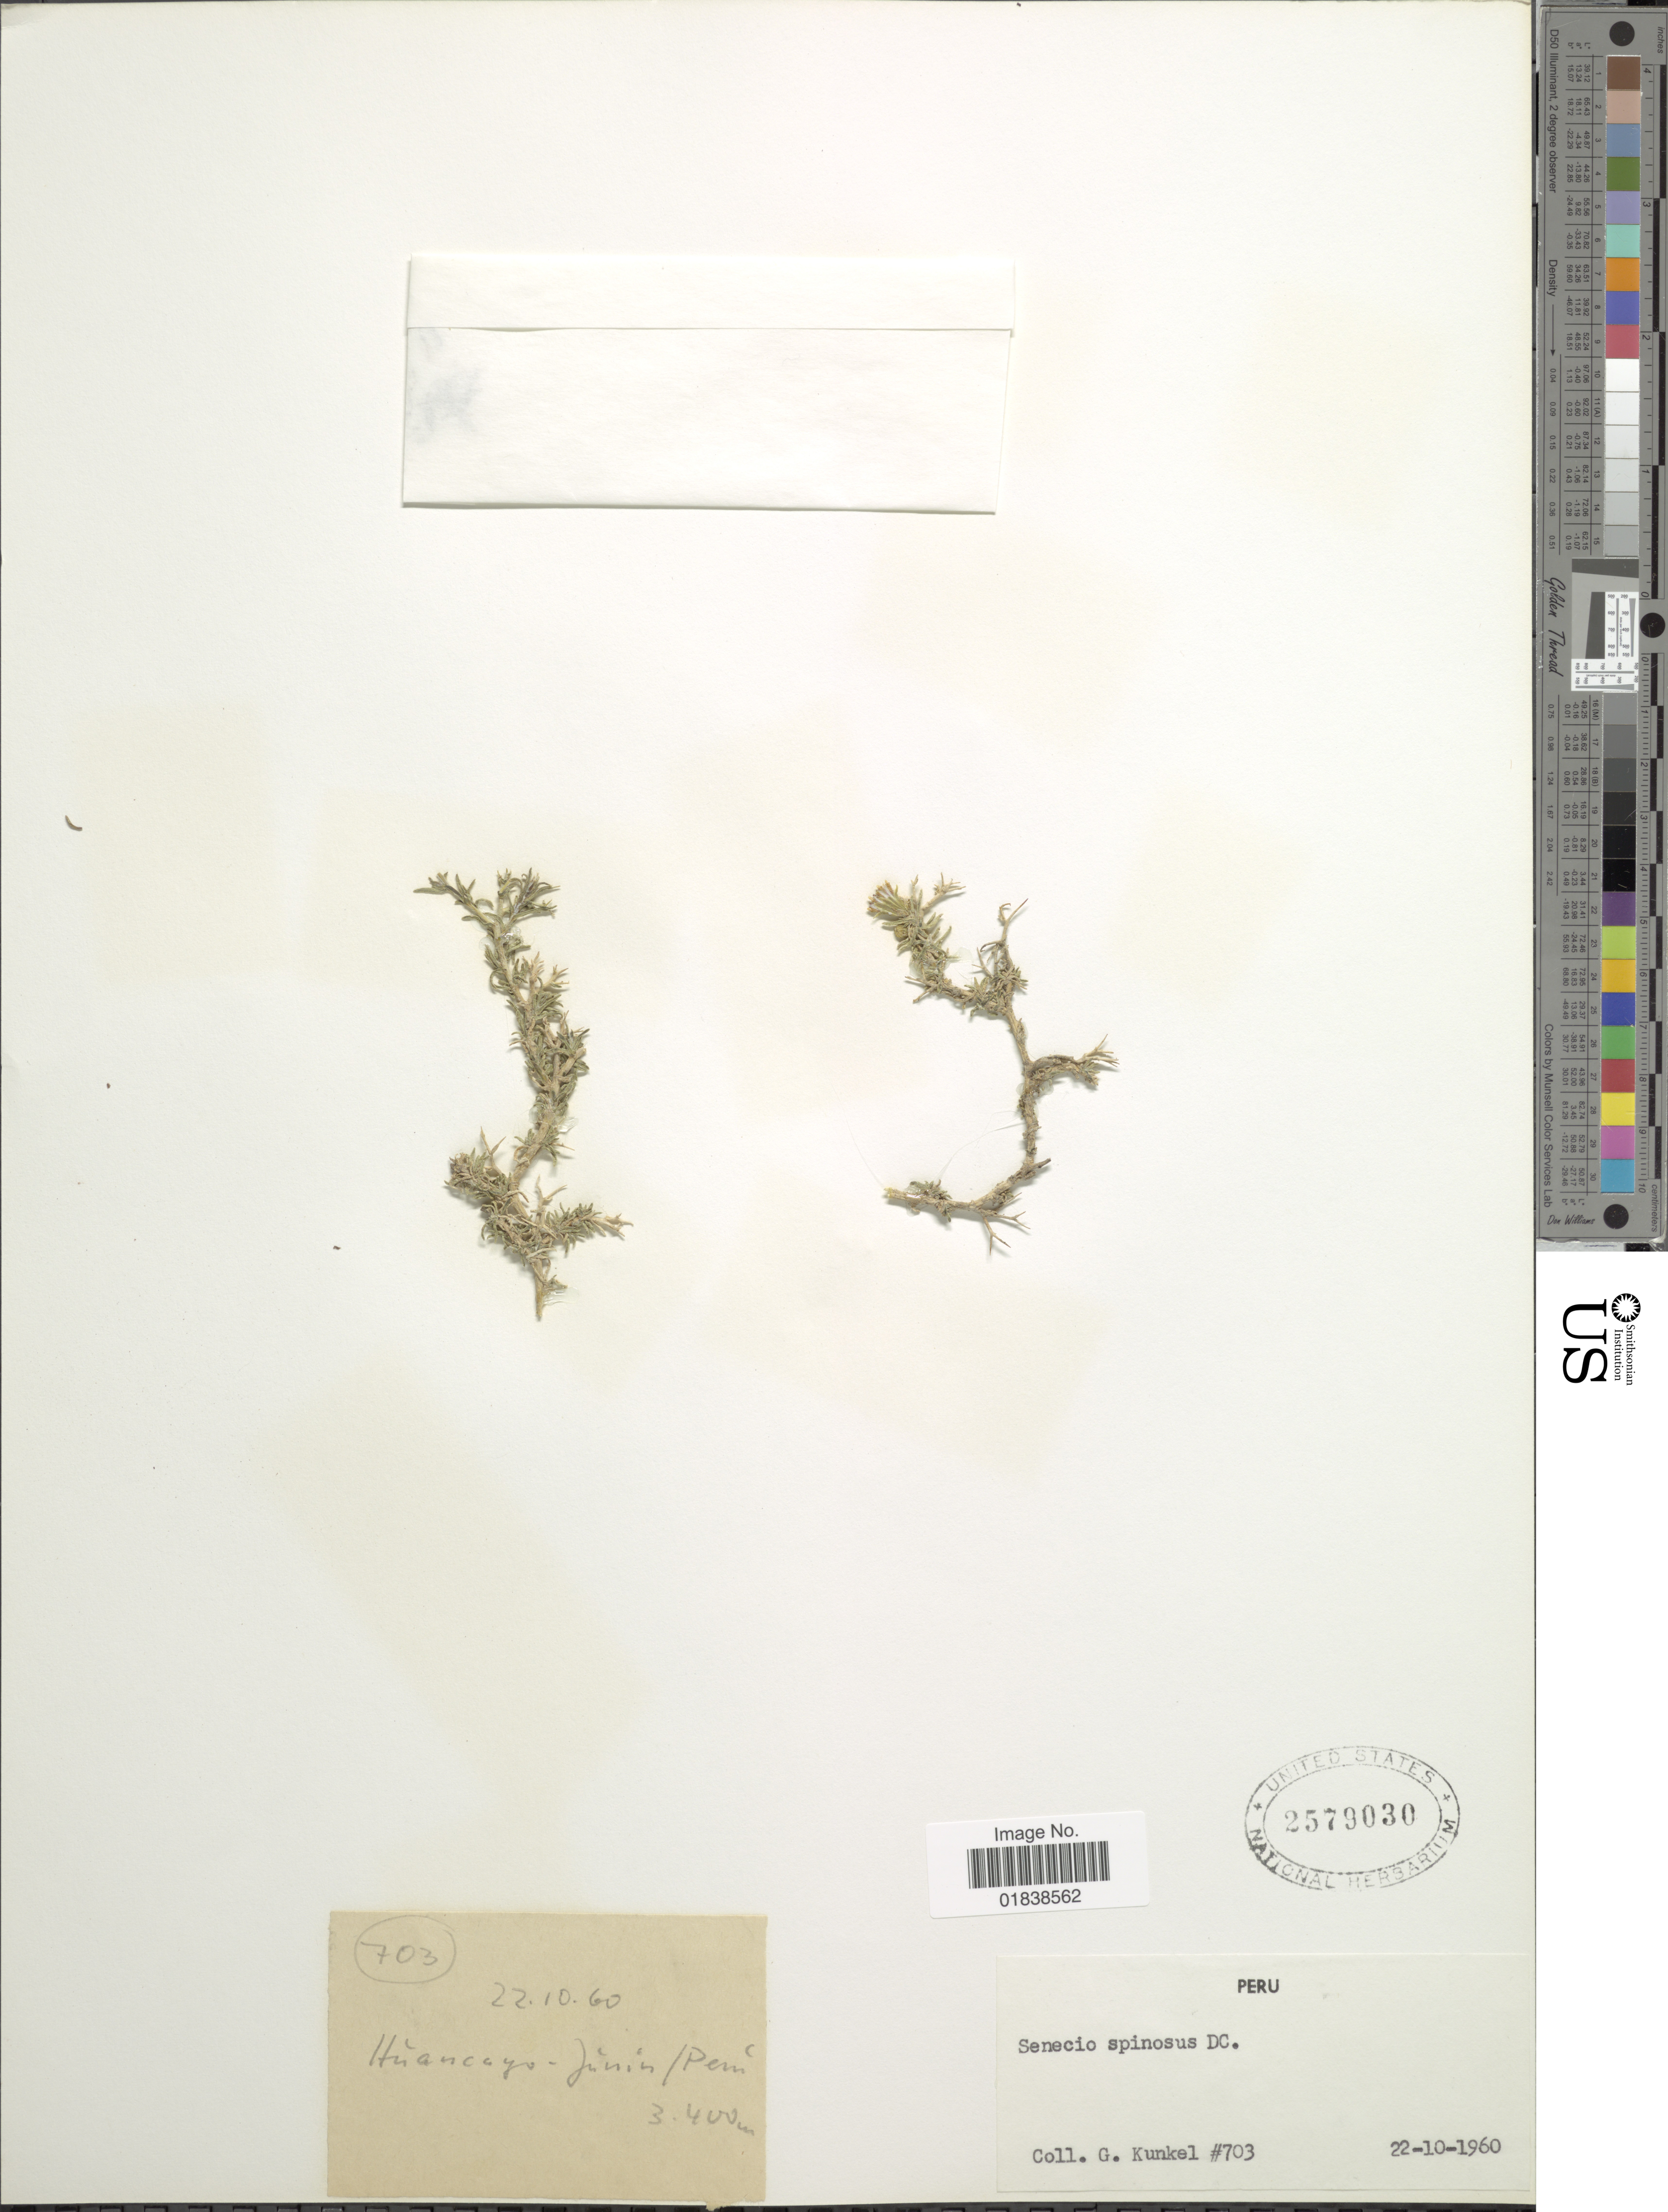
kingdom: Plantae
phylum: Tracheophyta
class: Magnoliopsida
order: Asterales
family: Asteraceae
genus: Senecio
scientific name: Senecio spinosus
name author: DC.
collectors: G. Kunkel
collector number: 703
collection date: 1960-10-22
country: Peru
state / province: Junín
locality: Huancayo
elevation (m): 3400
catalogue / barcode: US 2579030